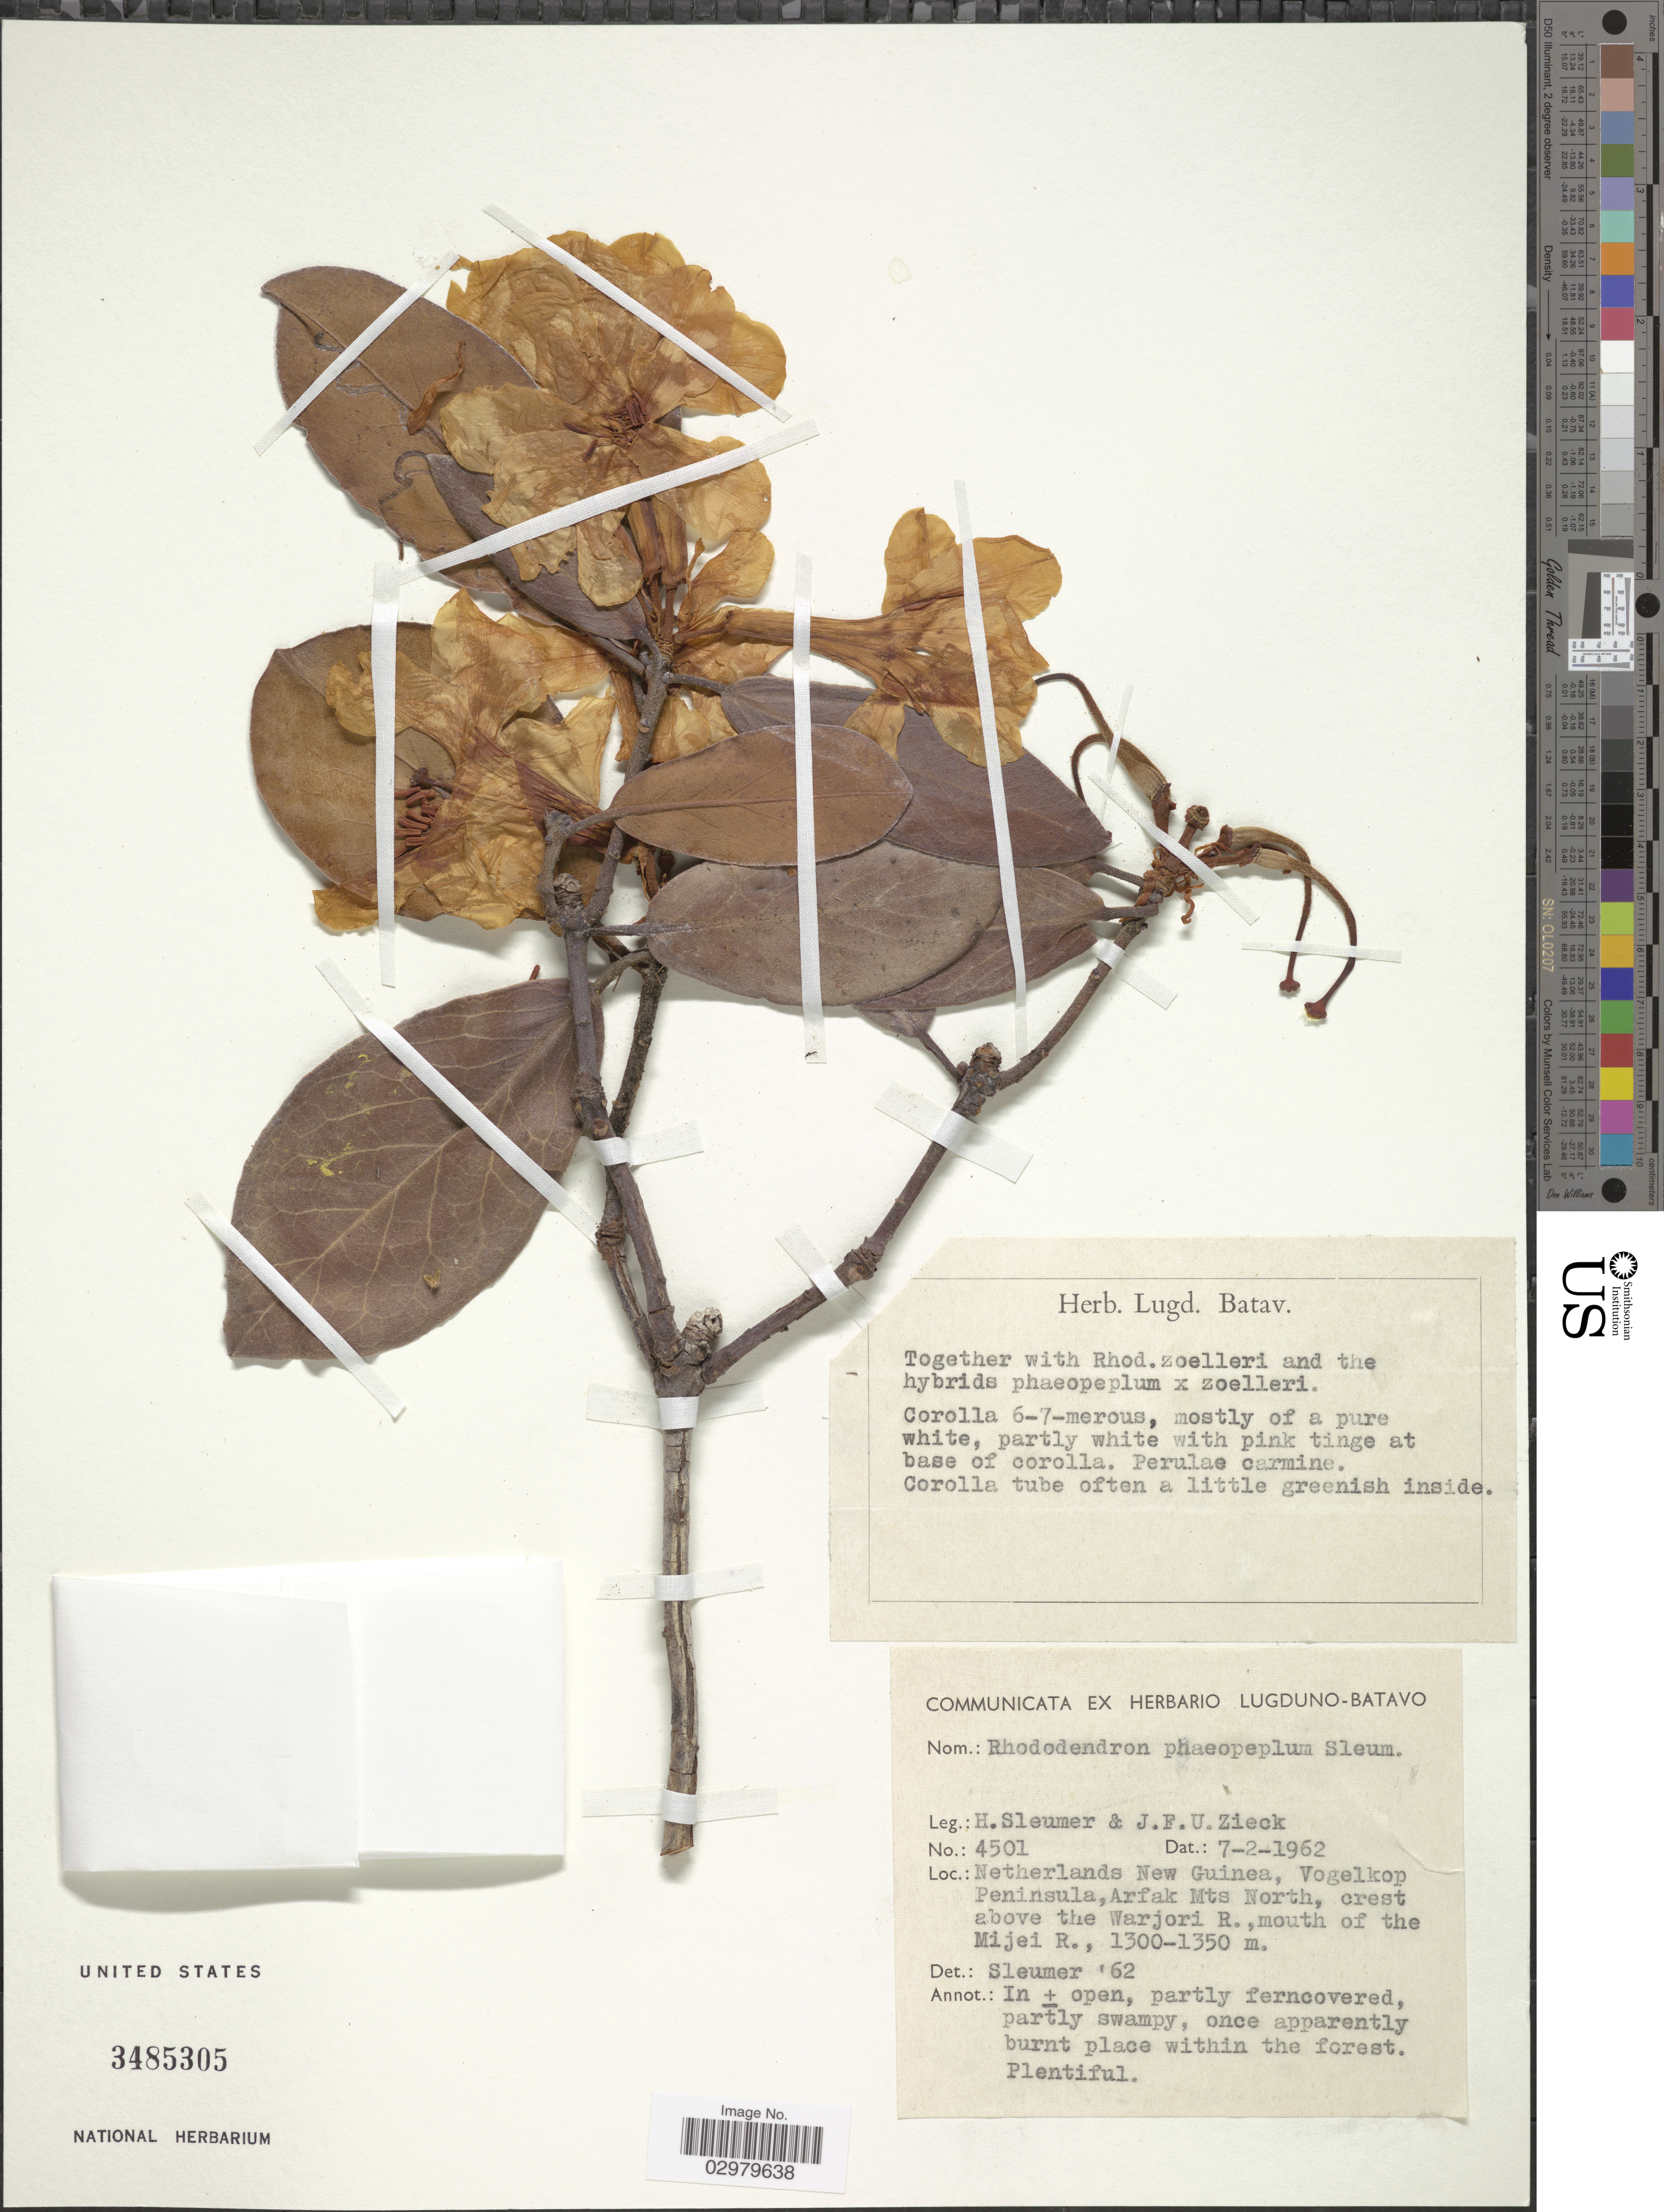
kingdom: Plantae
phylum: Tracheophyta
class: Magnoliopsida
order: Ericales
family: Ericaceae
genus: Rhododendron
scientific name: Rhododendron phaeopeplum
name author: Sleumer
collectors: H. O. Sleumer & J. Zieck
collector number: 4501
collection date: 1962-02-07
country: Indonesia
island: New Guinea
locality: Netherlands New Guinea, Vogelkop Peninsula, Arfak Mts North, crest above the Warjori R., mouth of the Mijei R.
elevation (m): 1300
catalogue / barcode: US 3485305